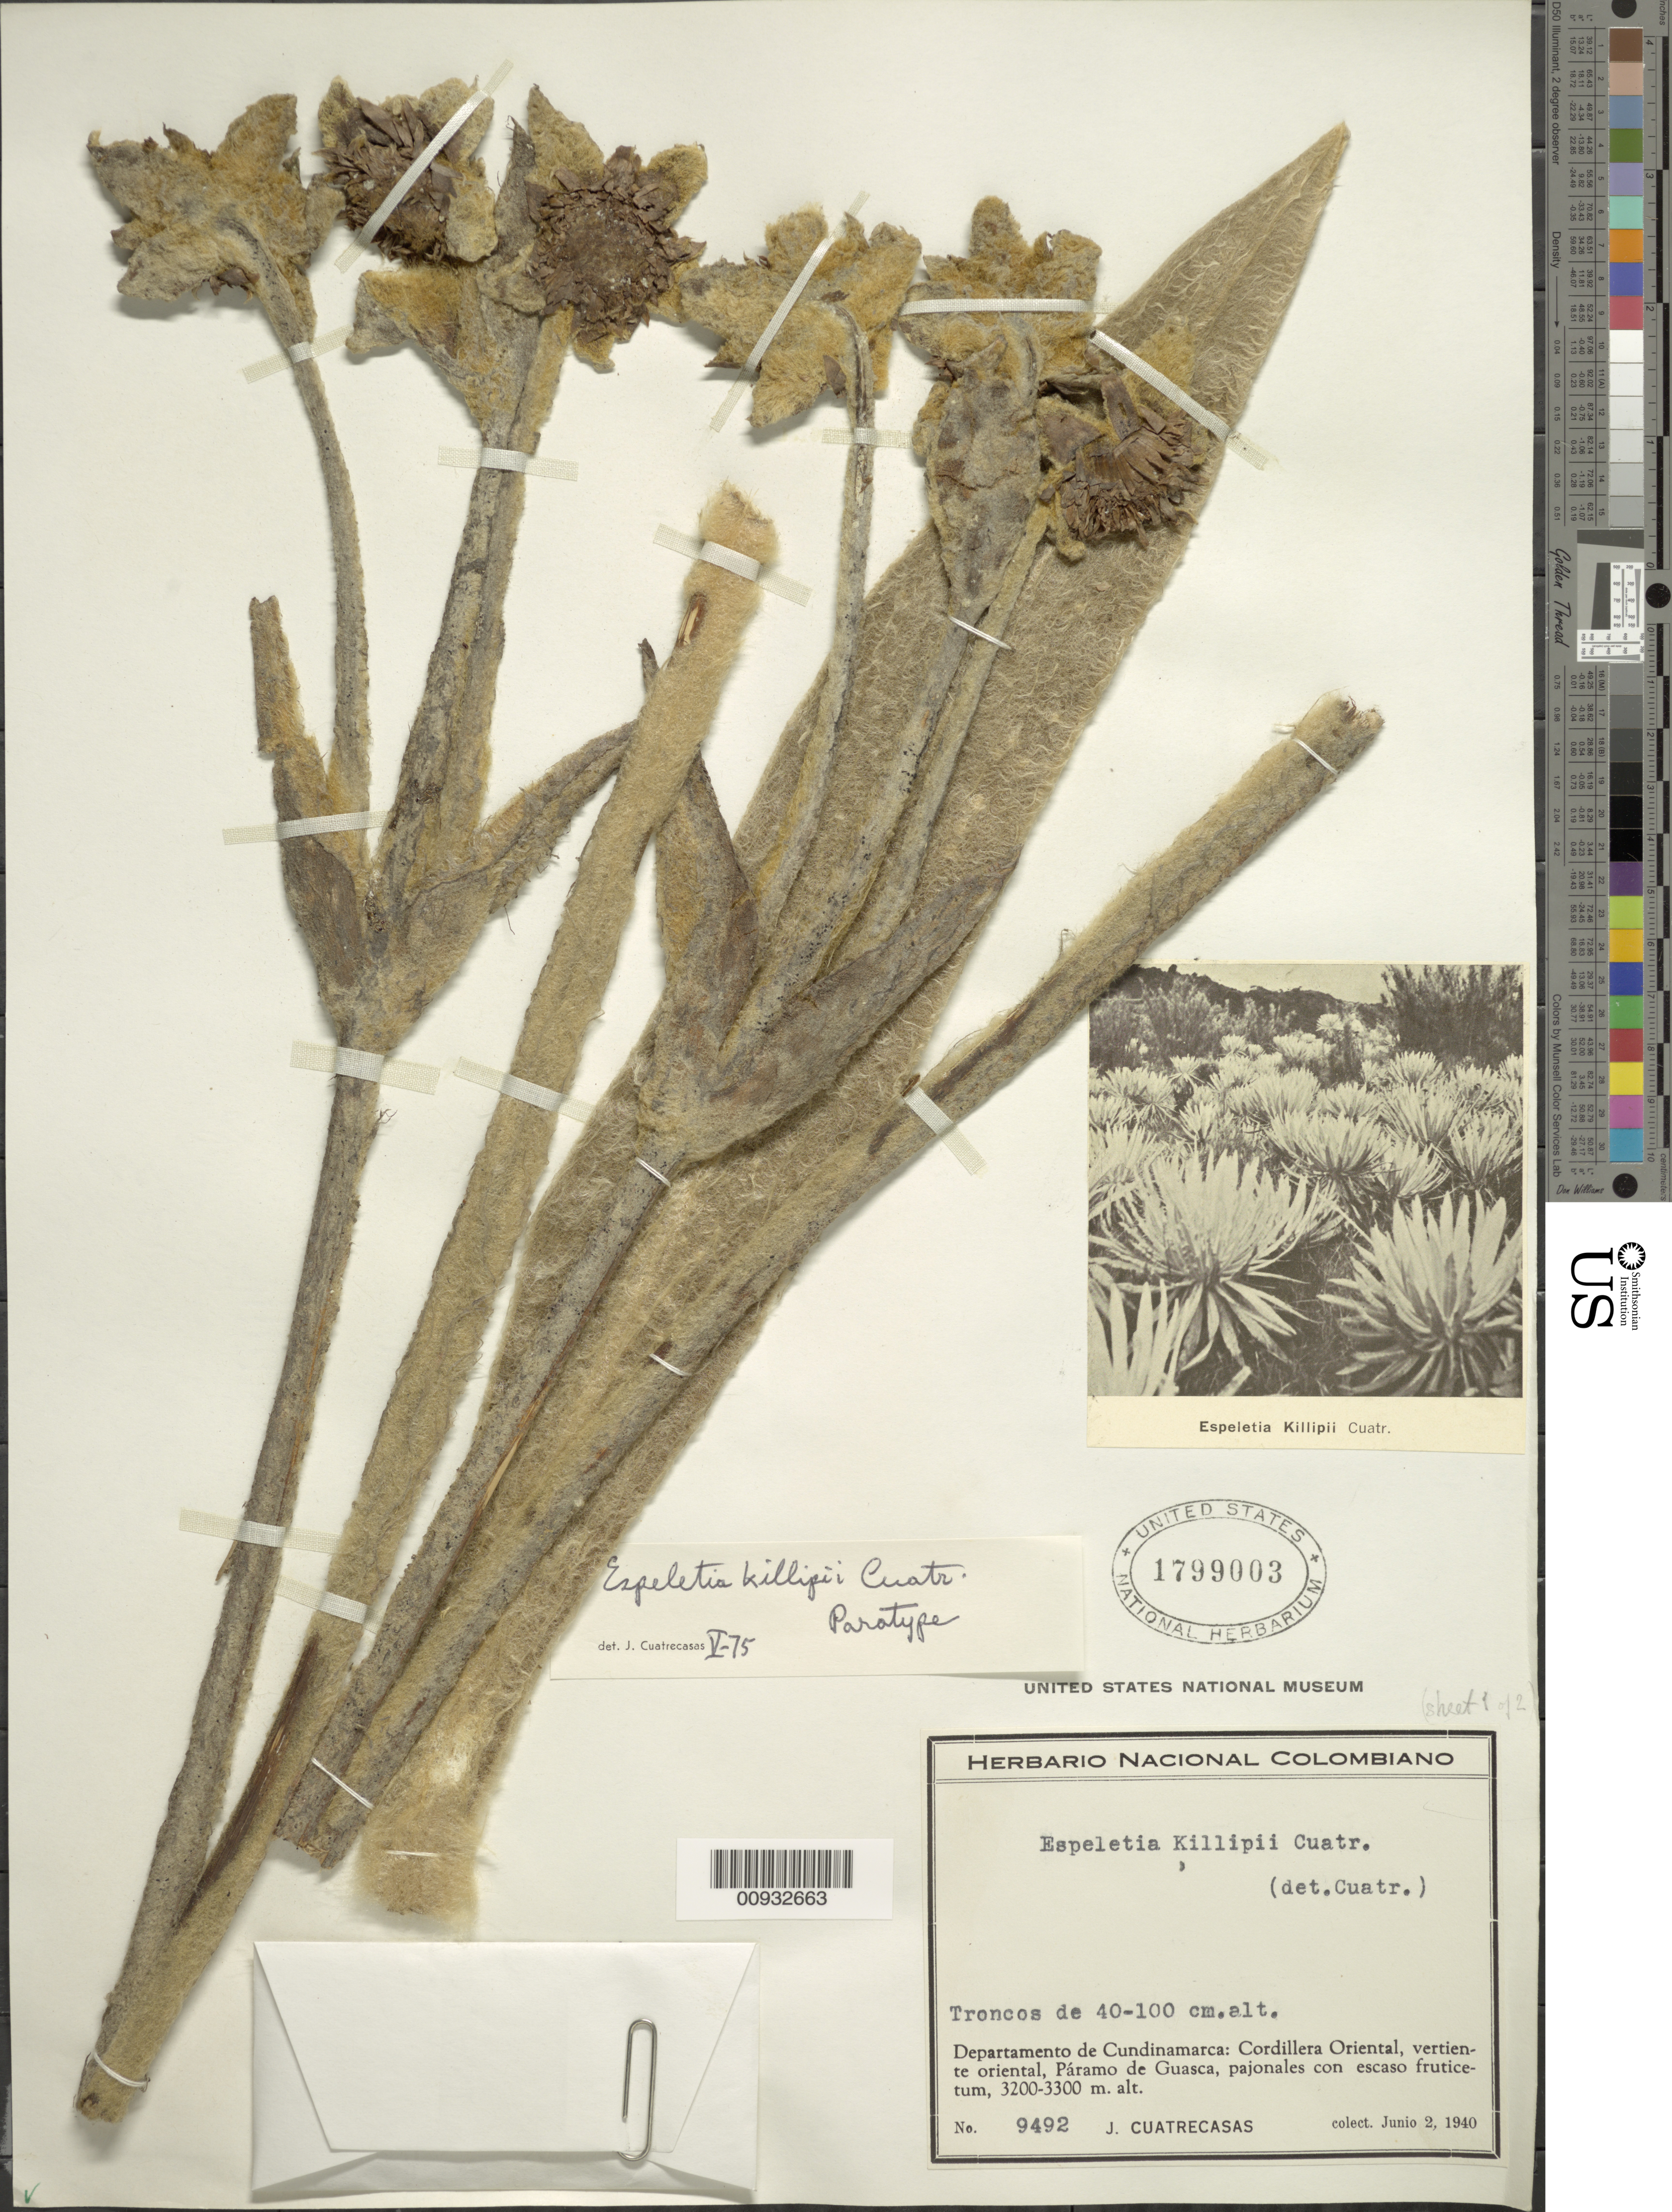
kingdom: Plantae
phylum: Tracheophyta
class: Magnoliopsida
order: Asterales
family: Asteraceae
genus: Espeletia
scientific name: Espeletia killipii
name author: Cuatrec.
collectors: J. Cuatrecasas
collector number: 9492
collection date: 1940-06-02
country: Colombia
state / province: Cundinamarca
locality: Páramo de Guasca. Cordillera Oriental, vertiente oriental.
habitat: Pajonales con escaso fruticetum.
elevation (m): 3200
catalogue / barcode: US 1799003